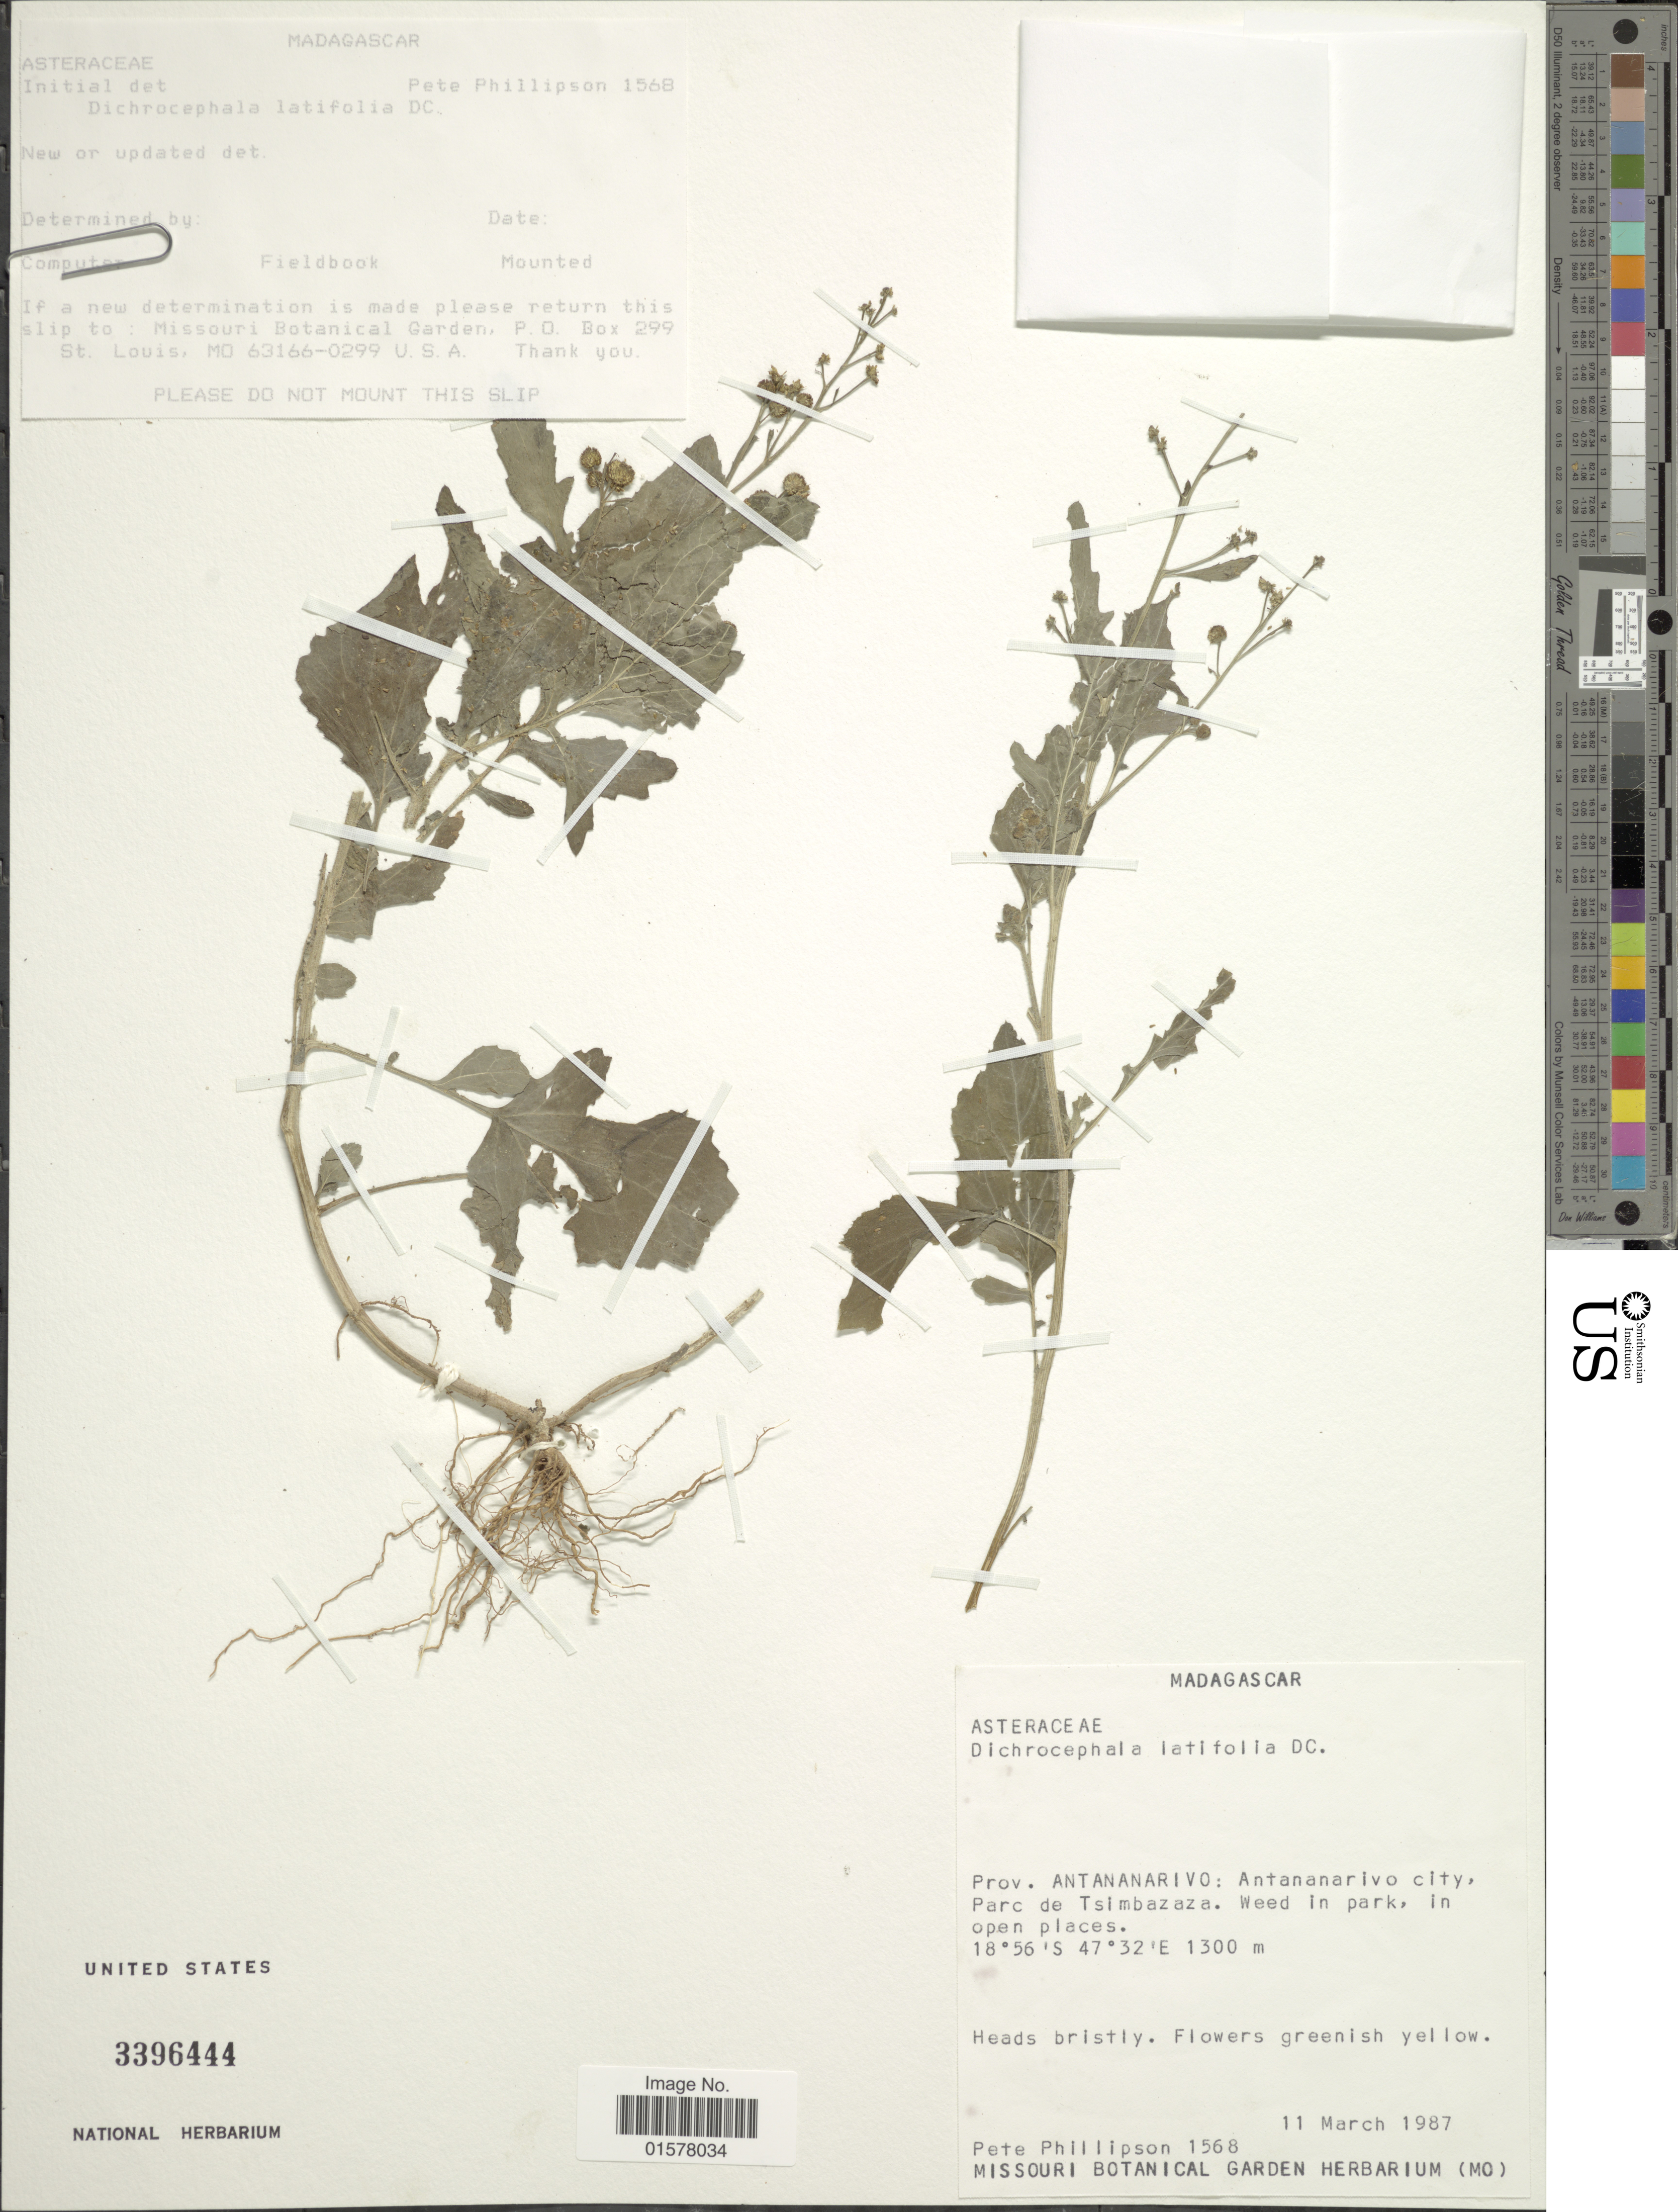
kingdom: Plantae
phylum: Tracheophyta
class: Magnoliopsida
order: Asterales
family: Asteraceae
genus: Dichrocephala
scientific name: Dichrocephala integrifolia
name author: (L. f.) Kuntze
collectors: P. B. Phillipson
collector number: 1568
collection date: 1987-03-11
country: Madagascar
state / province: Analamanga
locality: Prov. Antananarivo: Antananarivo City, Parc de Tsimbazaza, Weed in park, in open places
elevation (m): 1300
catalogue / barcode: US 3396444